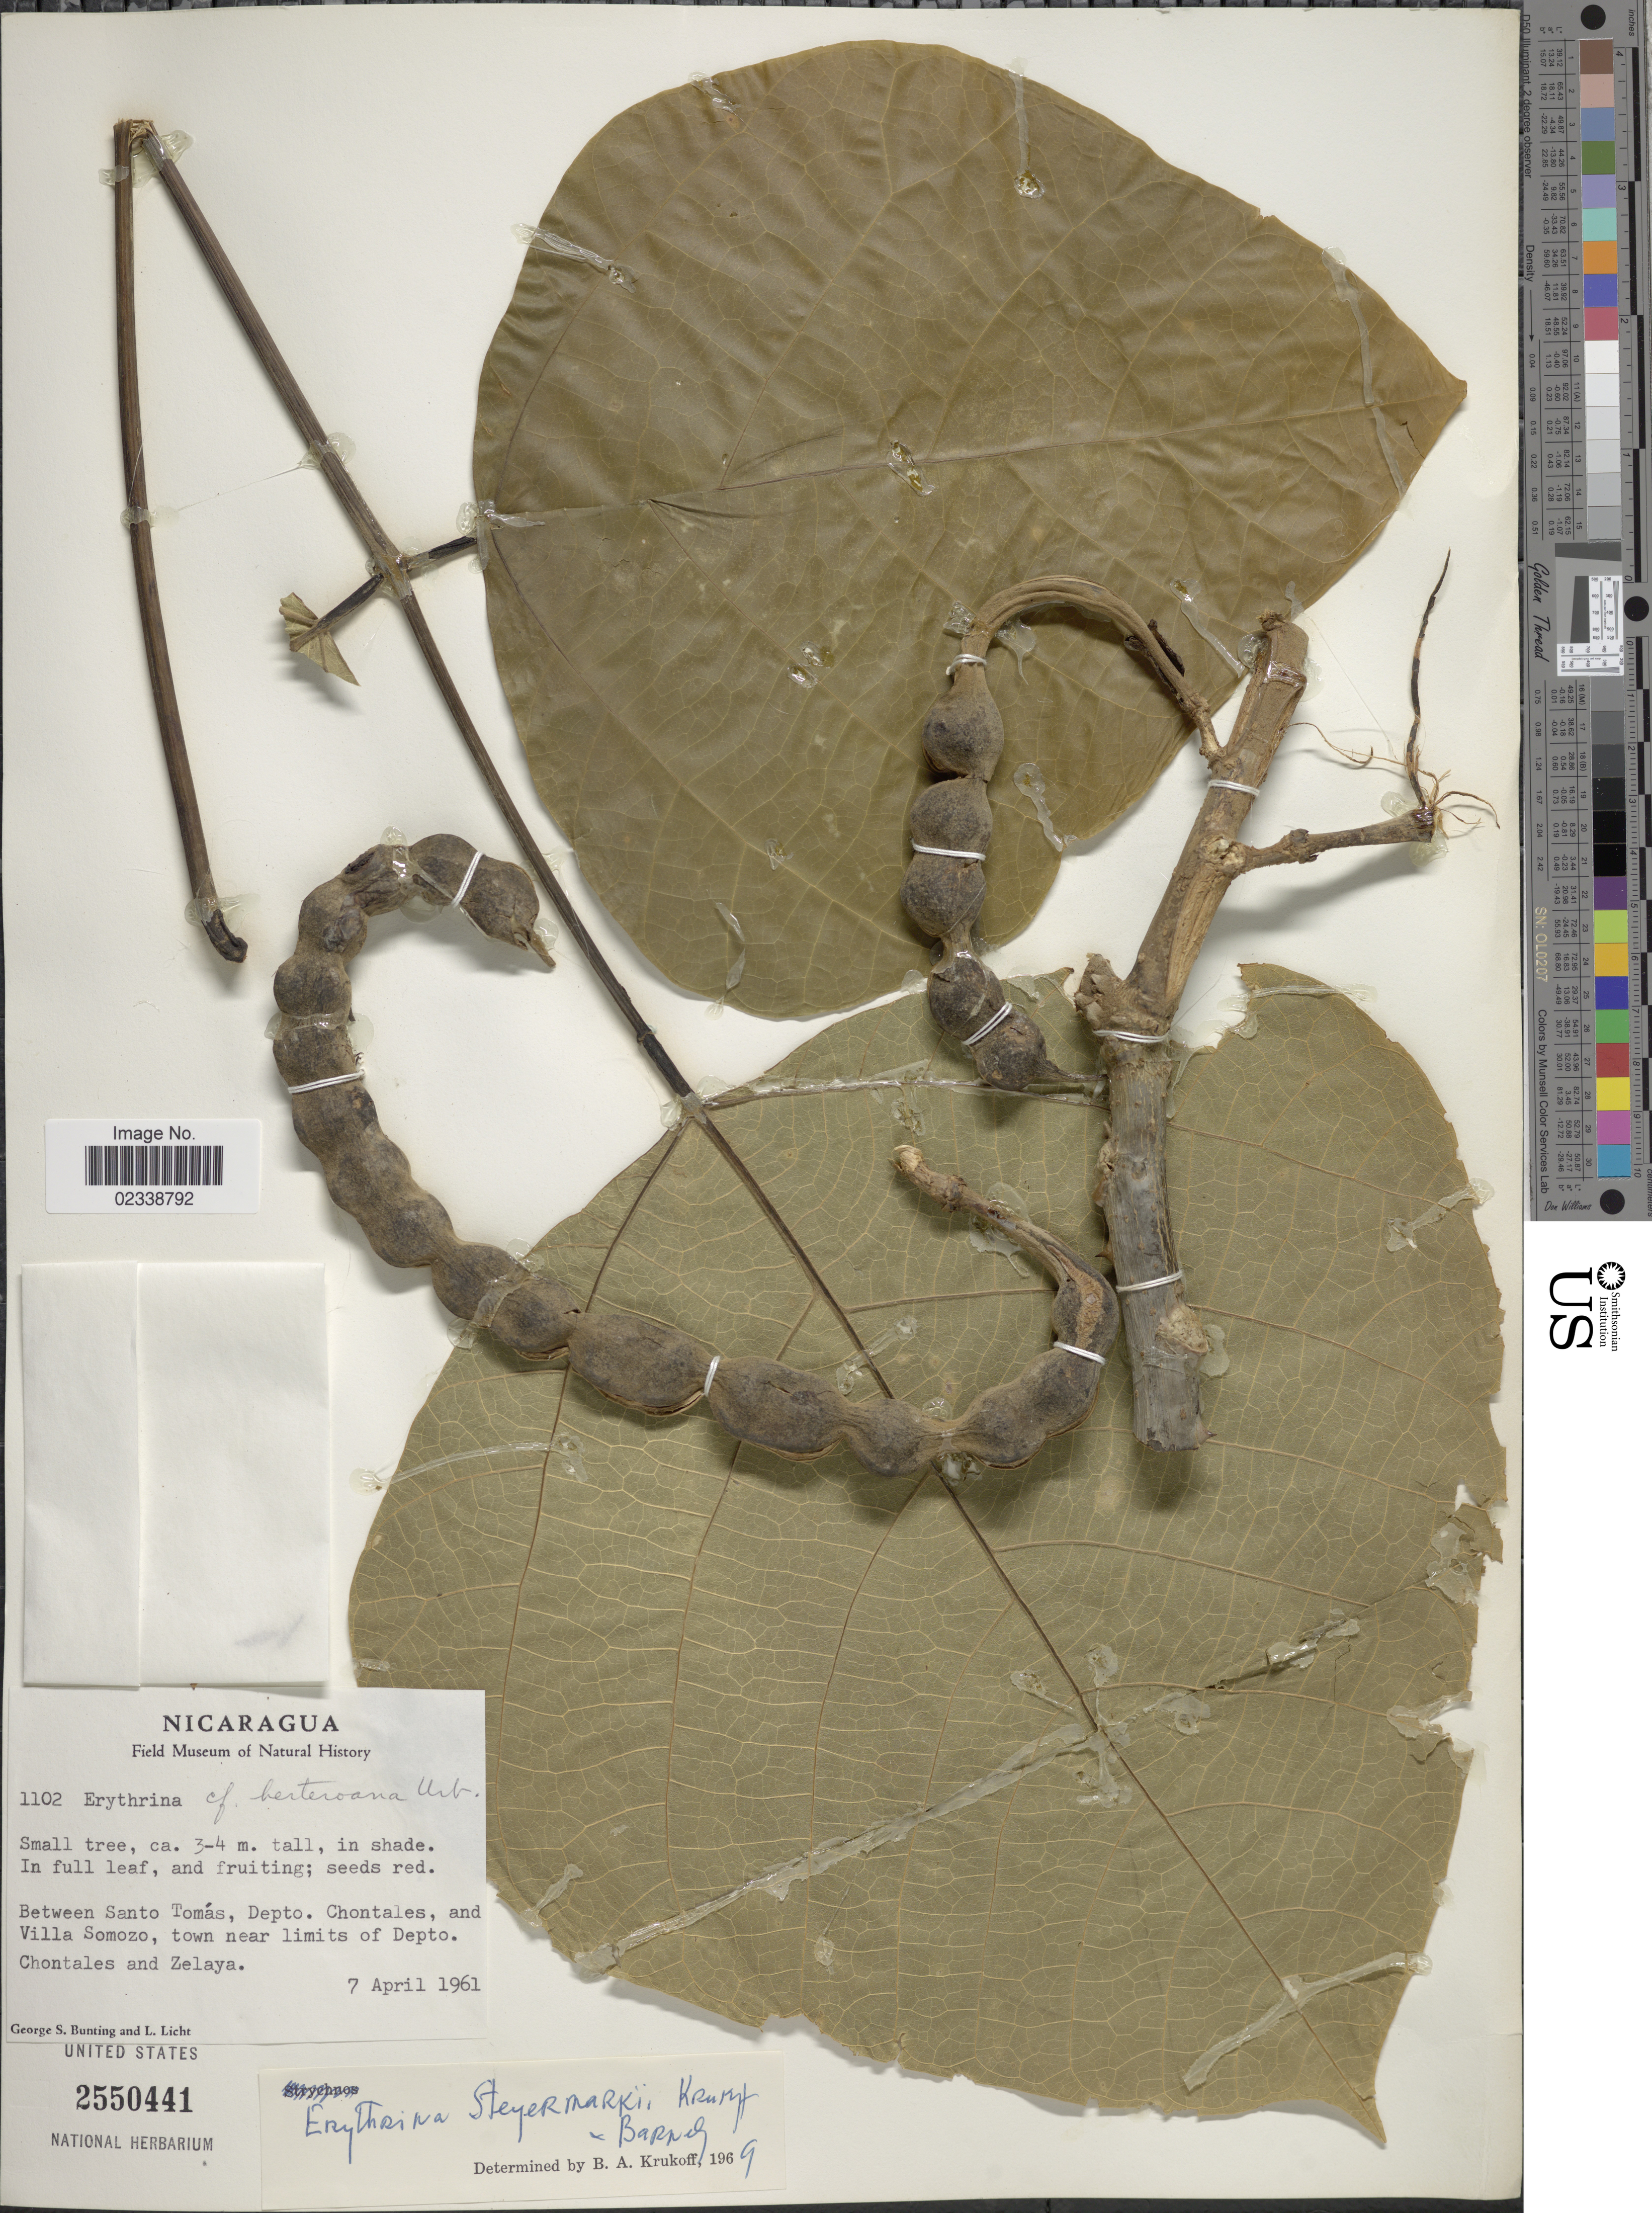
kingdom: Plantae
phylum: Tracheophyta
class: Magnoliopsida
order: Fabales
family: Fabaceae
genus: Erythrina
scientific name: Erythrina steyermarkii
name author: Krukoff & Barneby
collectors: G. S. Bunting & L. Licht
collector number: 1102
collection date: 1961-04-07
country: Nicaragua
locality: Between Santo Tomas, Depto. Chontales, and Villa Somozo, town near limits of Depto, Chontales and Zelaya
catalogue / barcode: US 2550441